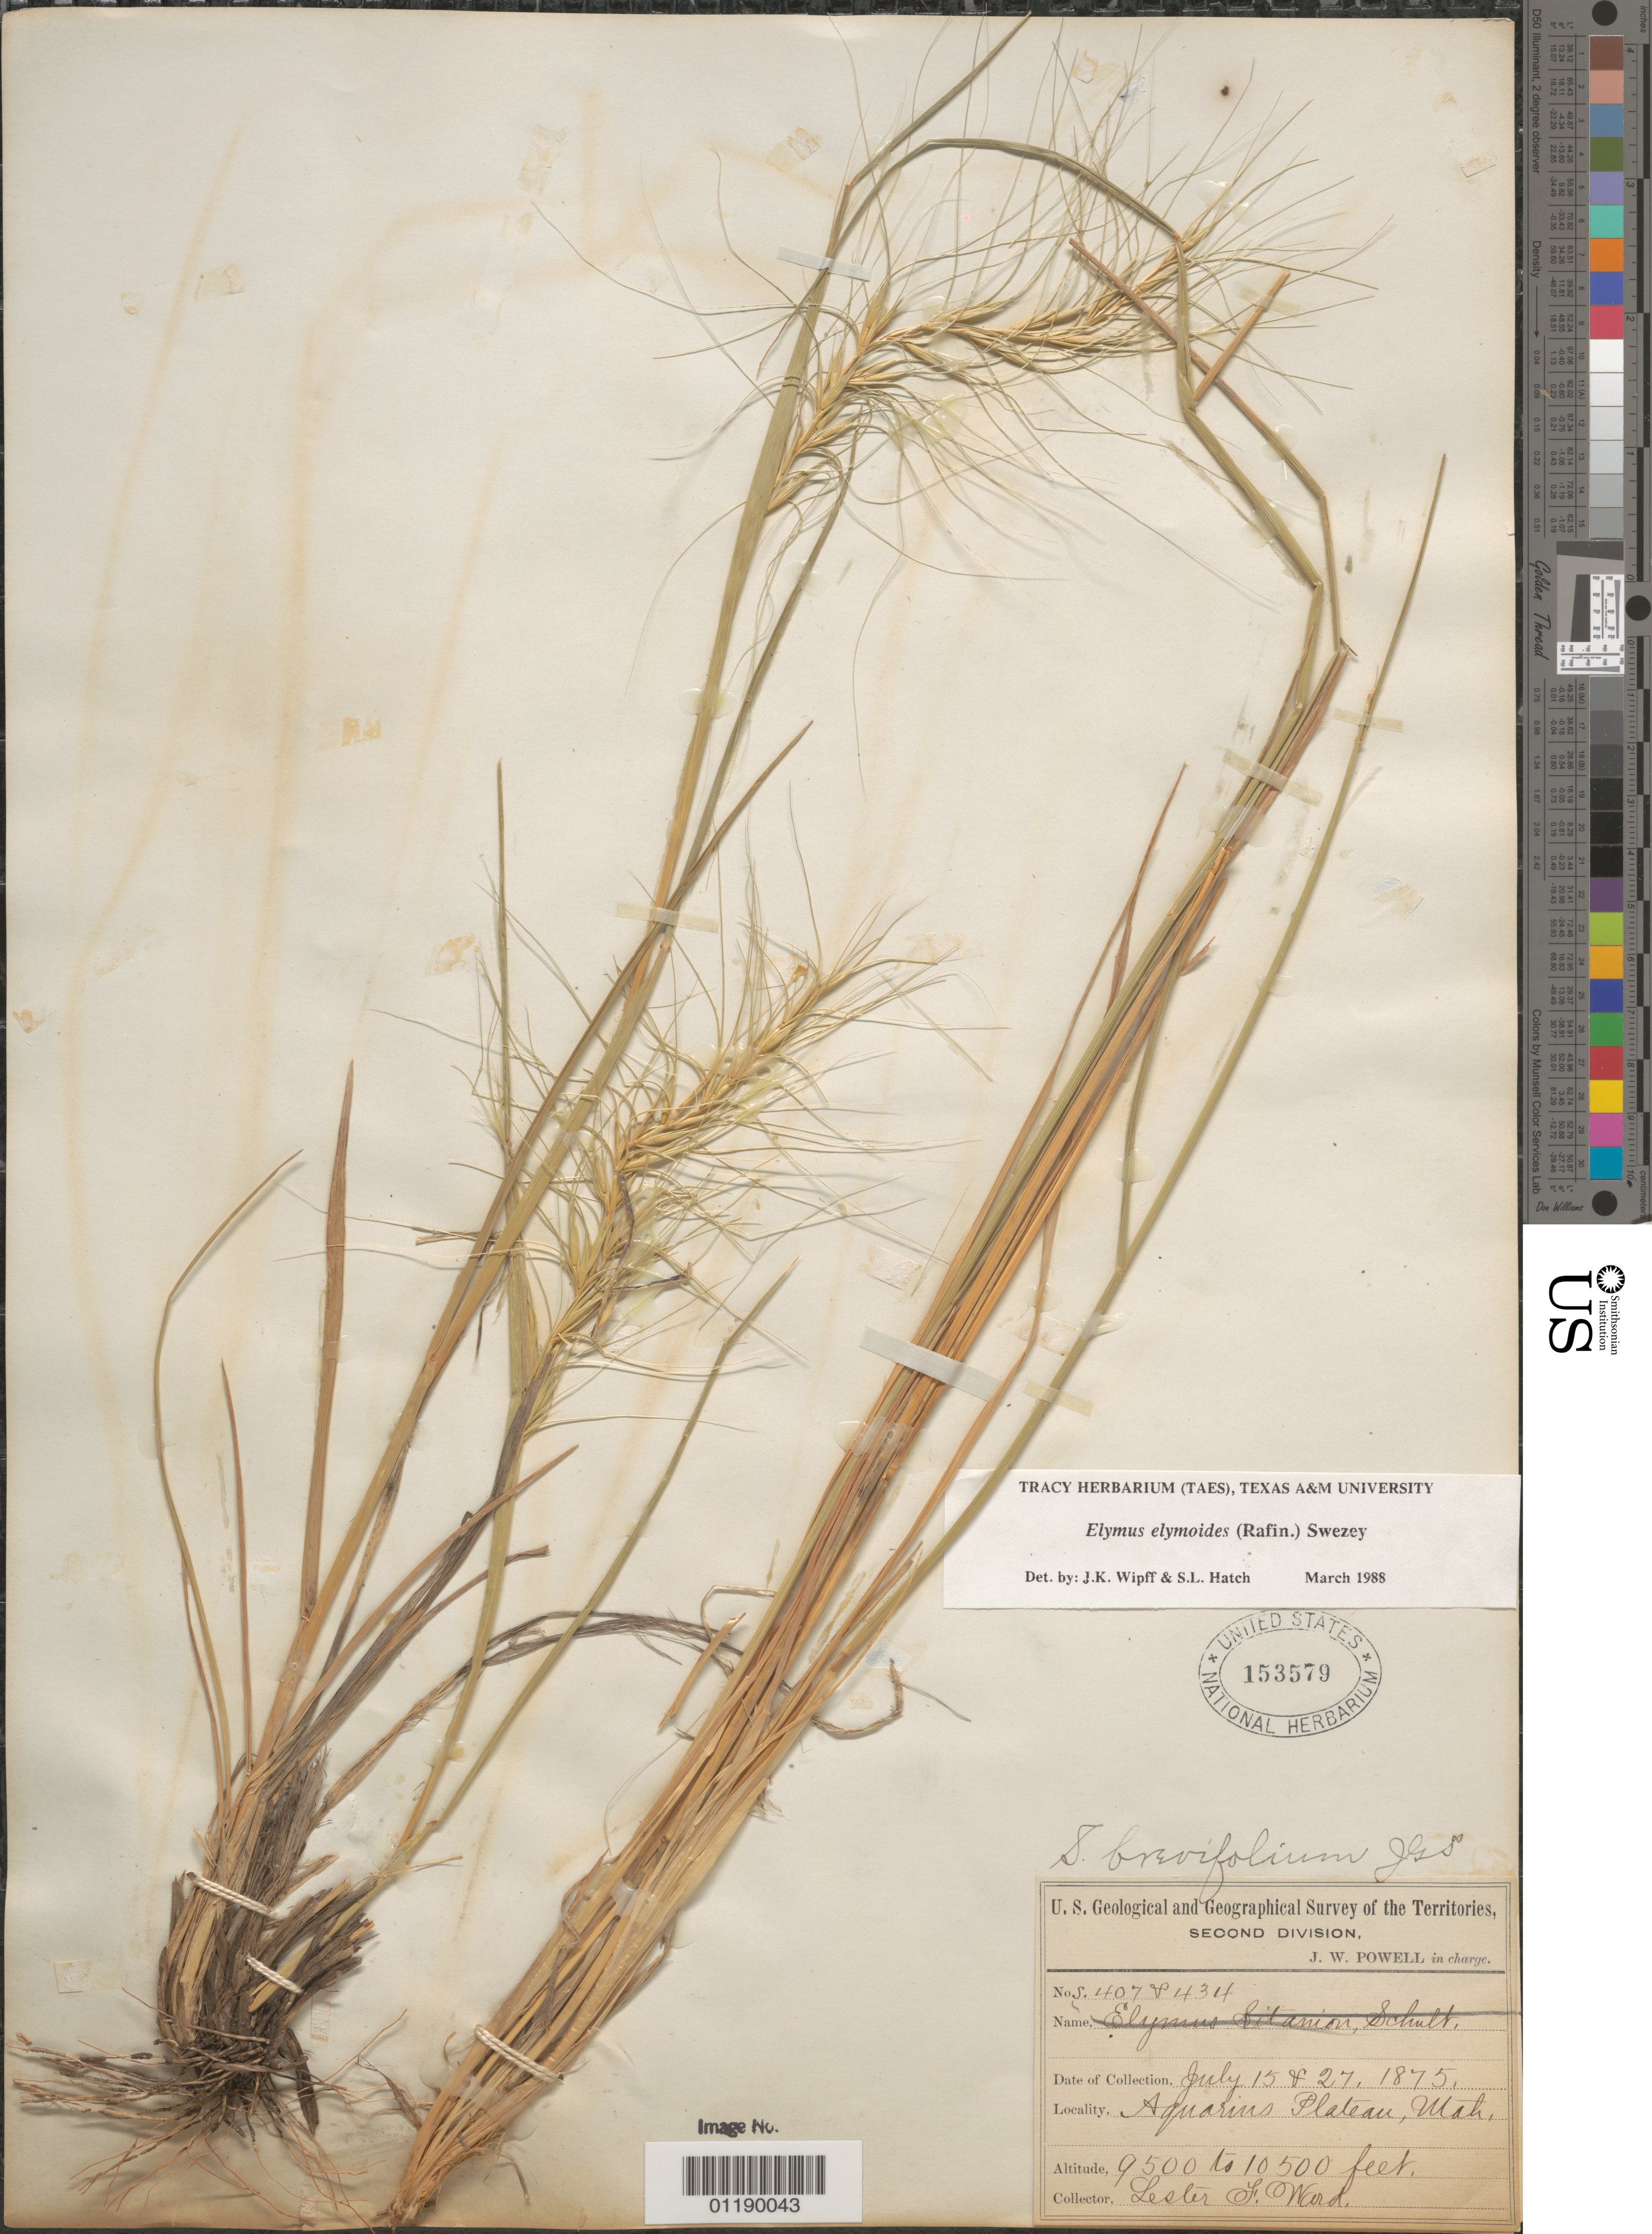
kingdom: Plantae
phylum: Tracheophyta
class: Liliopsida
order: Poales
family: Poaceae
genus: Elymus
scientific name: Elymus elymoides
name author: (Raf.) Swezey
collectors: L. F. Ward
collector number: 407 & 434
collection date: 1875-07-15,1875-08-27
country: United States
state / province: Utah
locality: Aquarius Plateau.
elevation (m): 2896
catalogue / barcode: US 153579